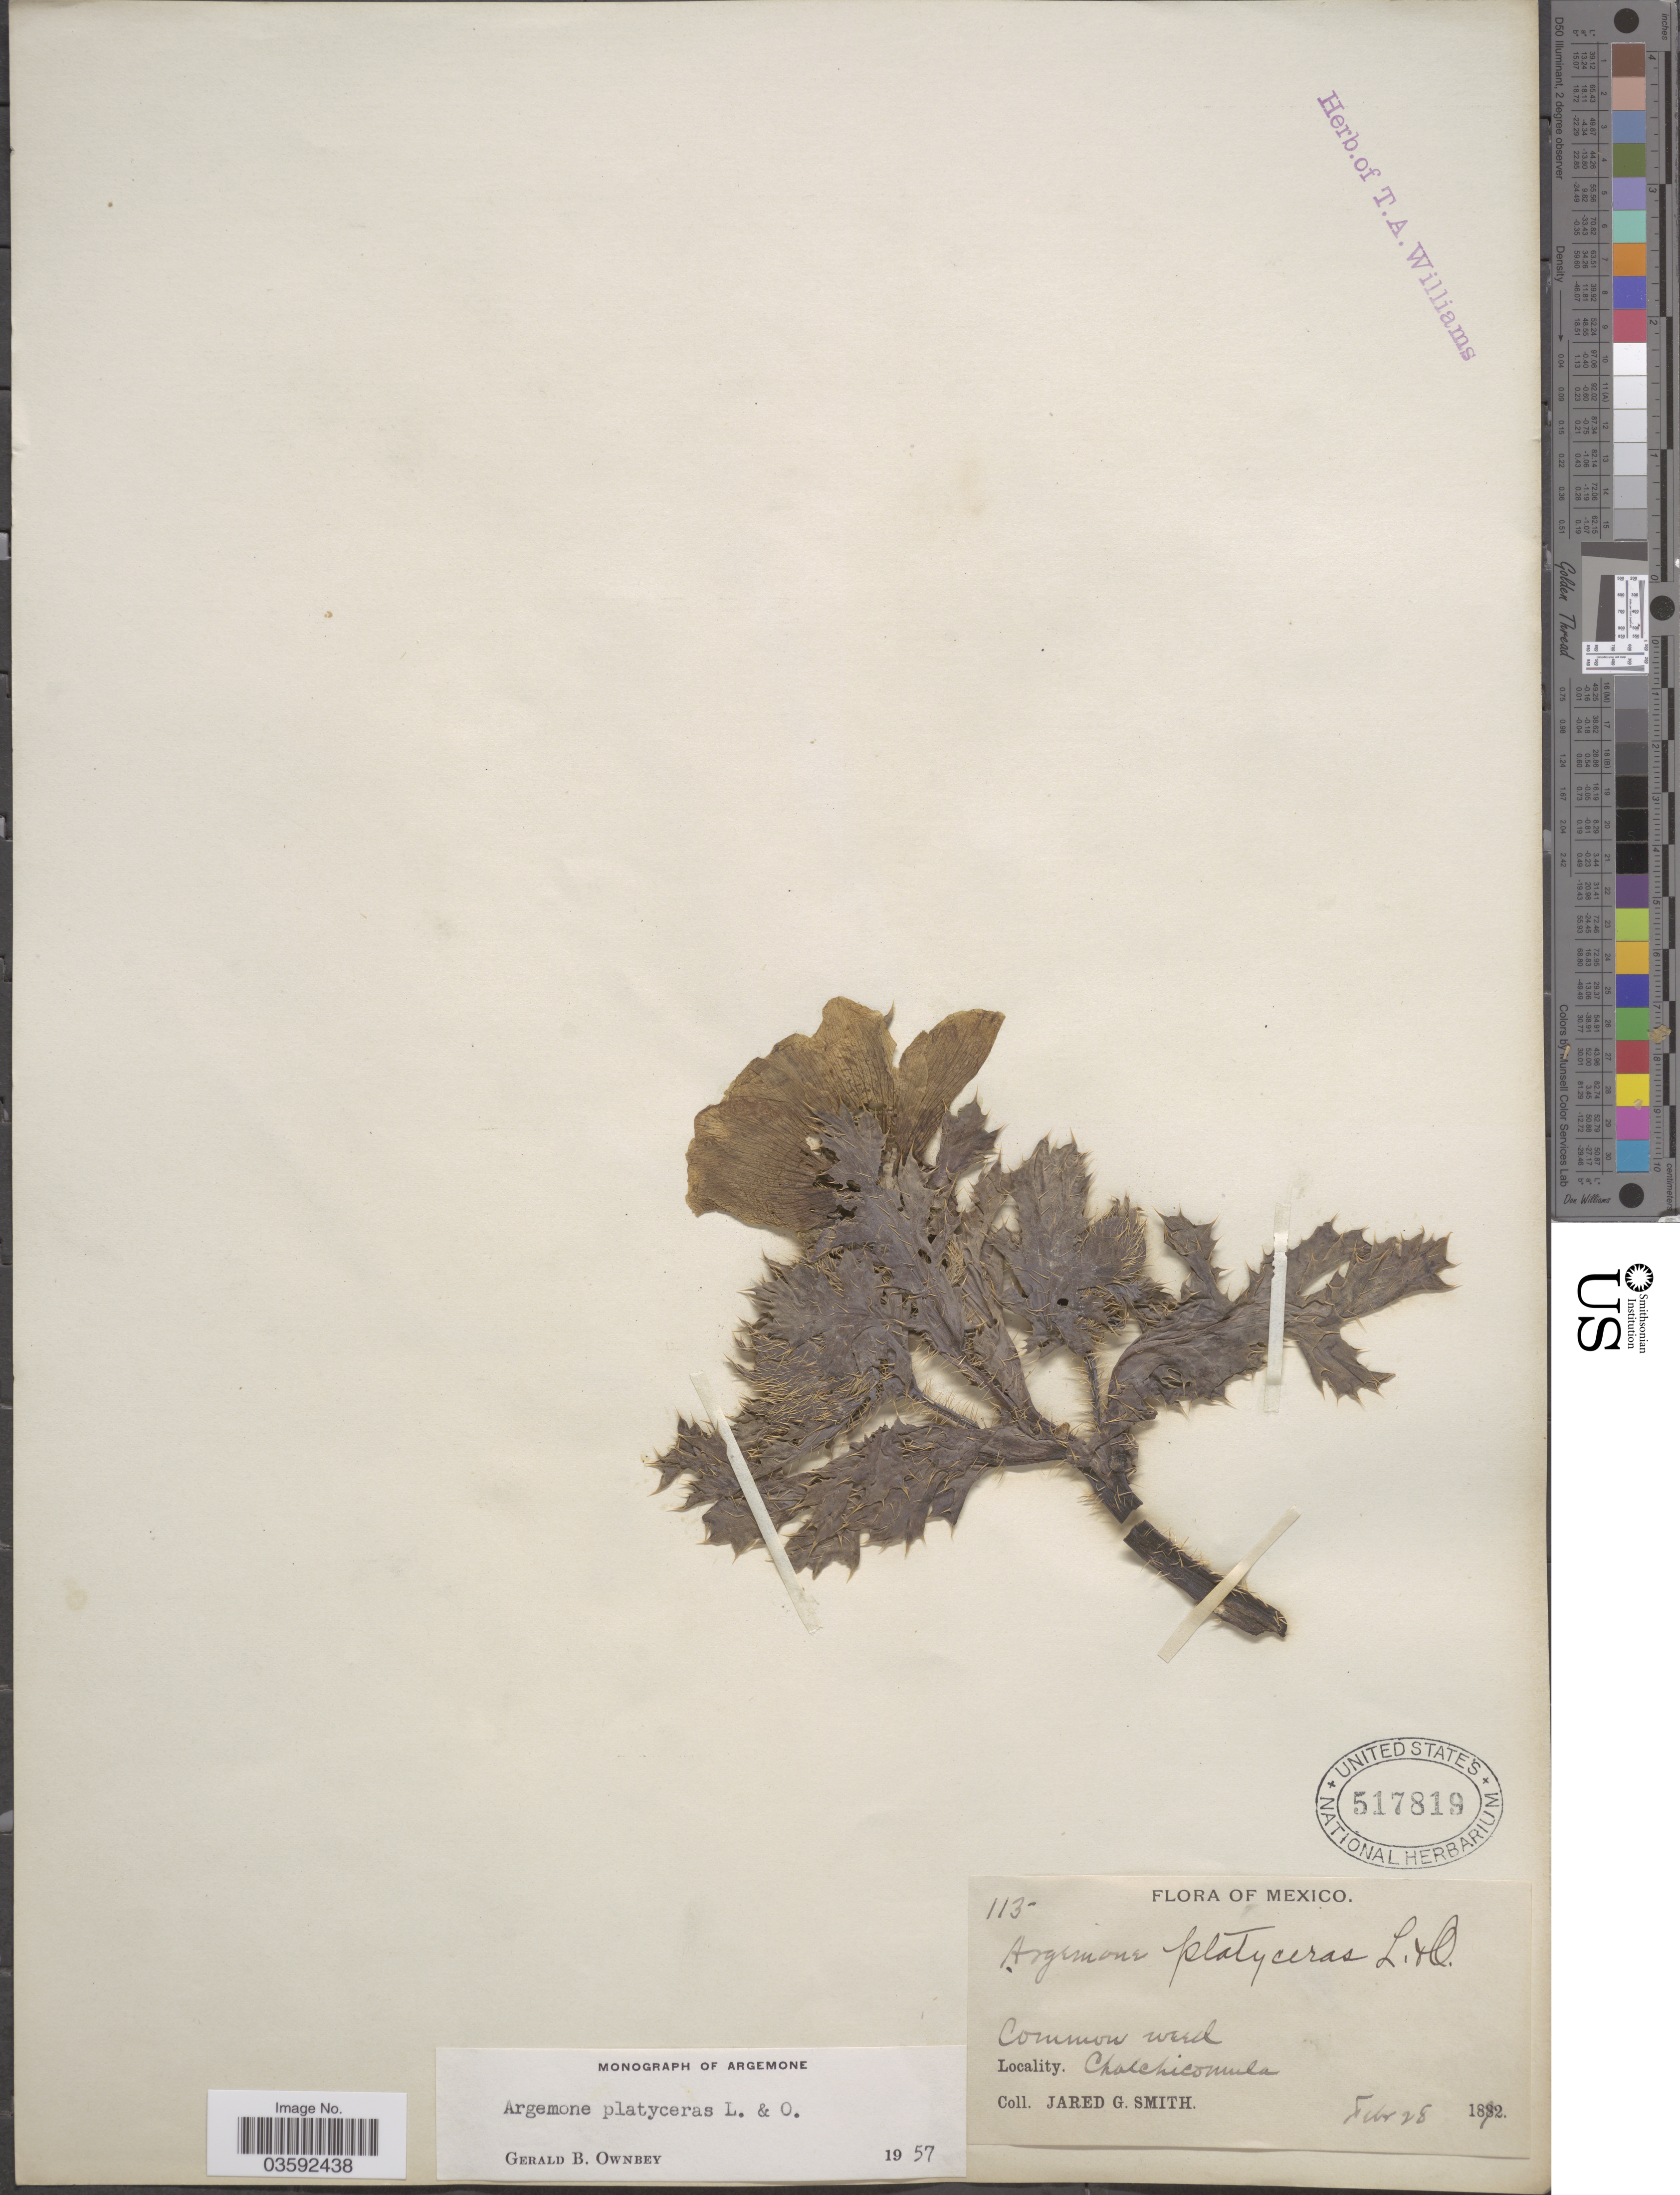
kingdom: Plantae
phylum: Tracheophyta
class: Magnoliopsida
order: Ranunculales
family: Papaveraceae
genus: Argemone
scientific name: Argemone platyceras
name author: Link & Otto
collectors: J. G. Smith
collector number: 113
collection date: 1892-02-28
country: Mexico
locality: Chalchicomula.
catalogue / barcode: US 517819